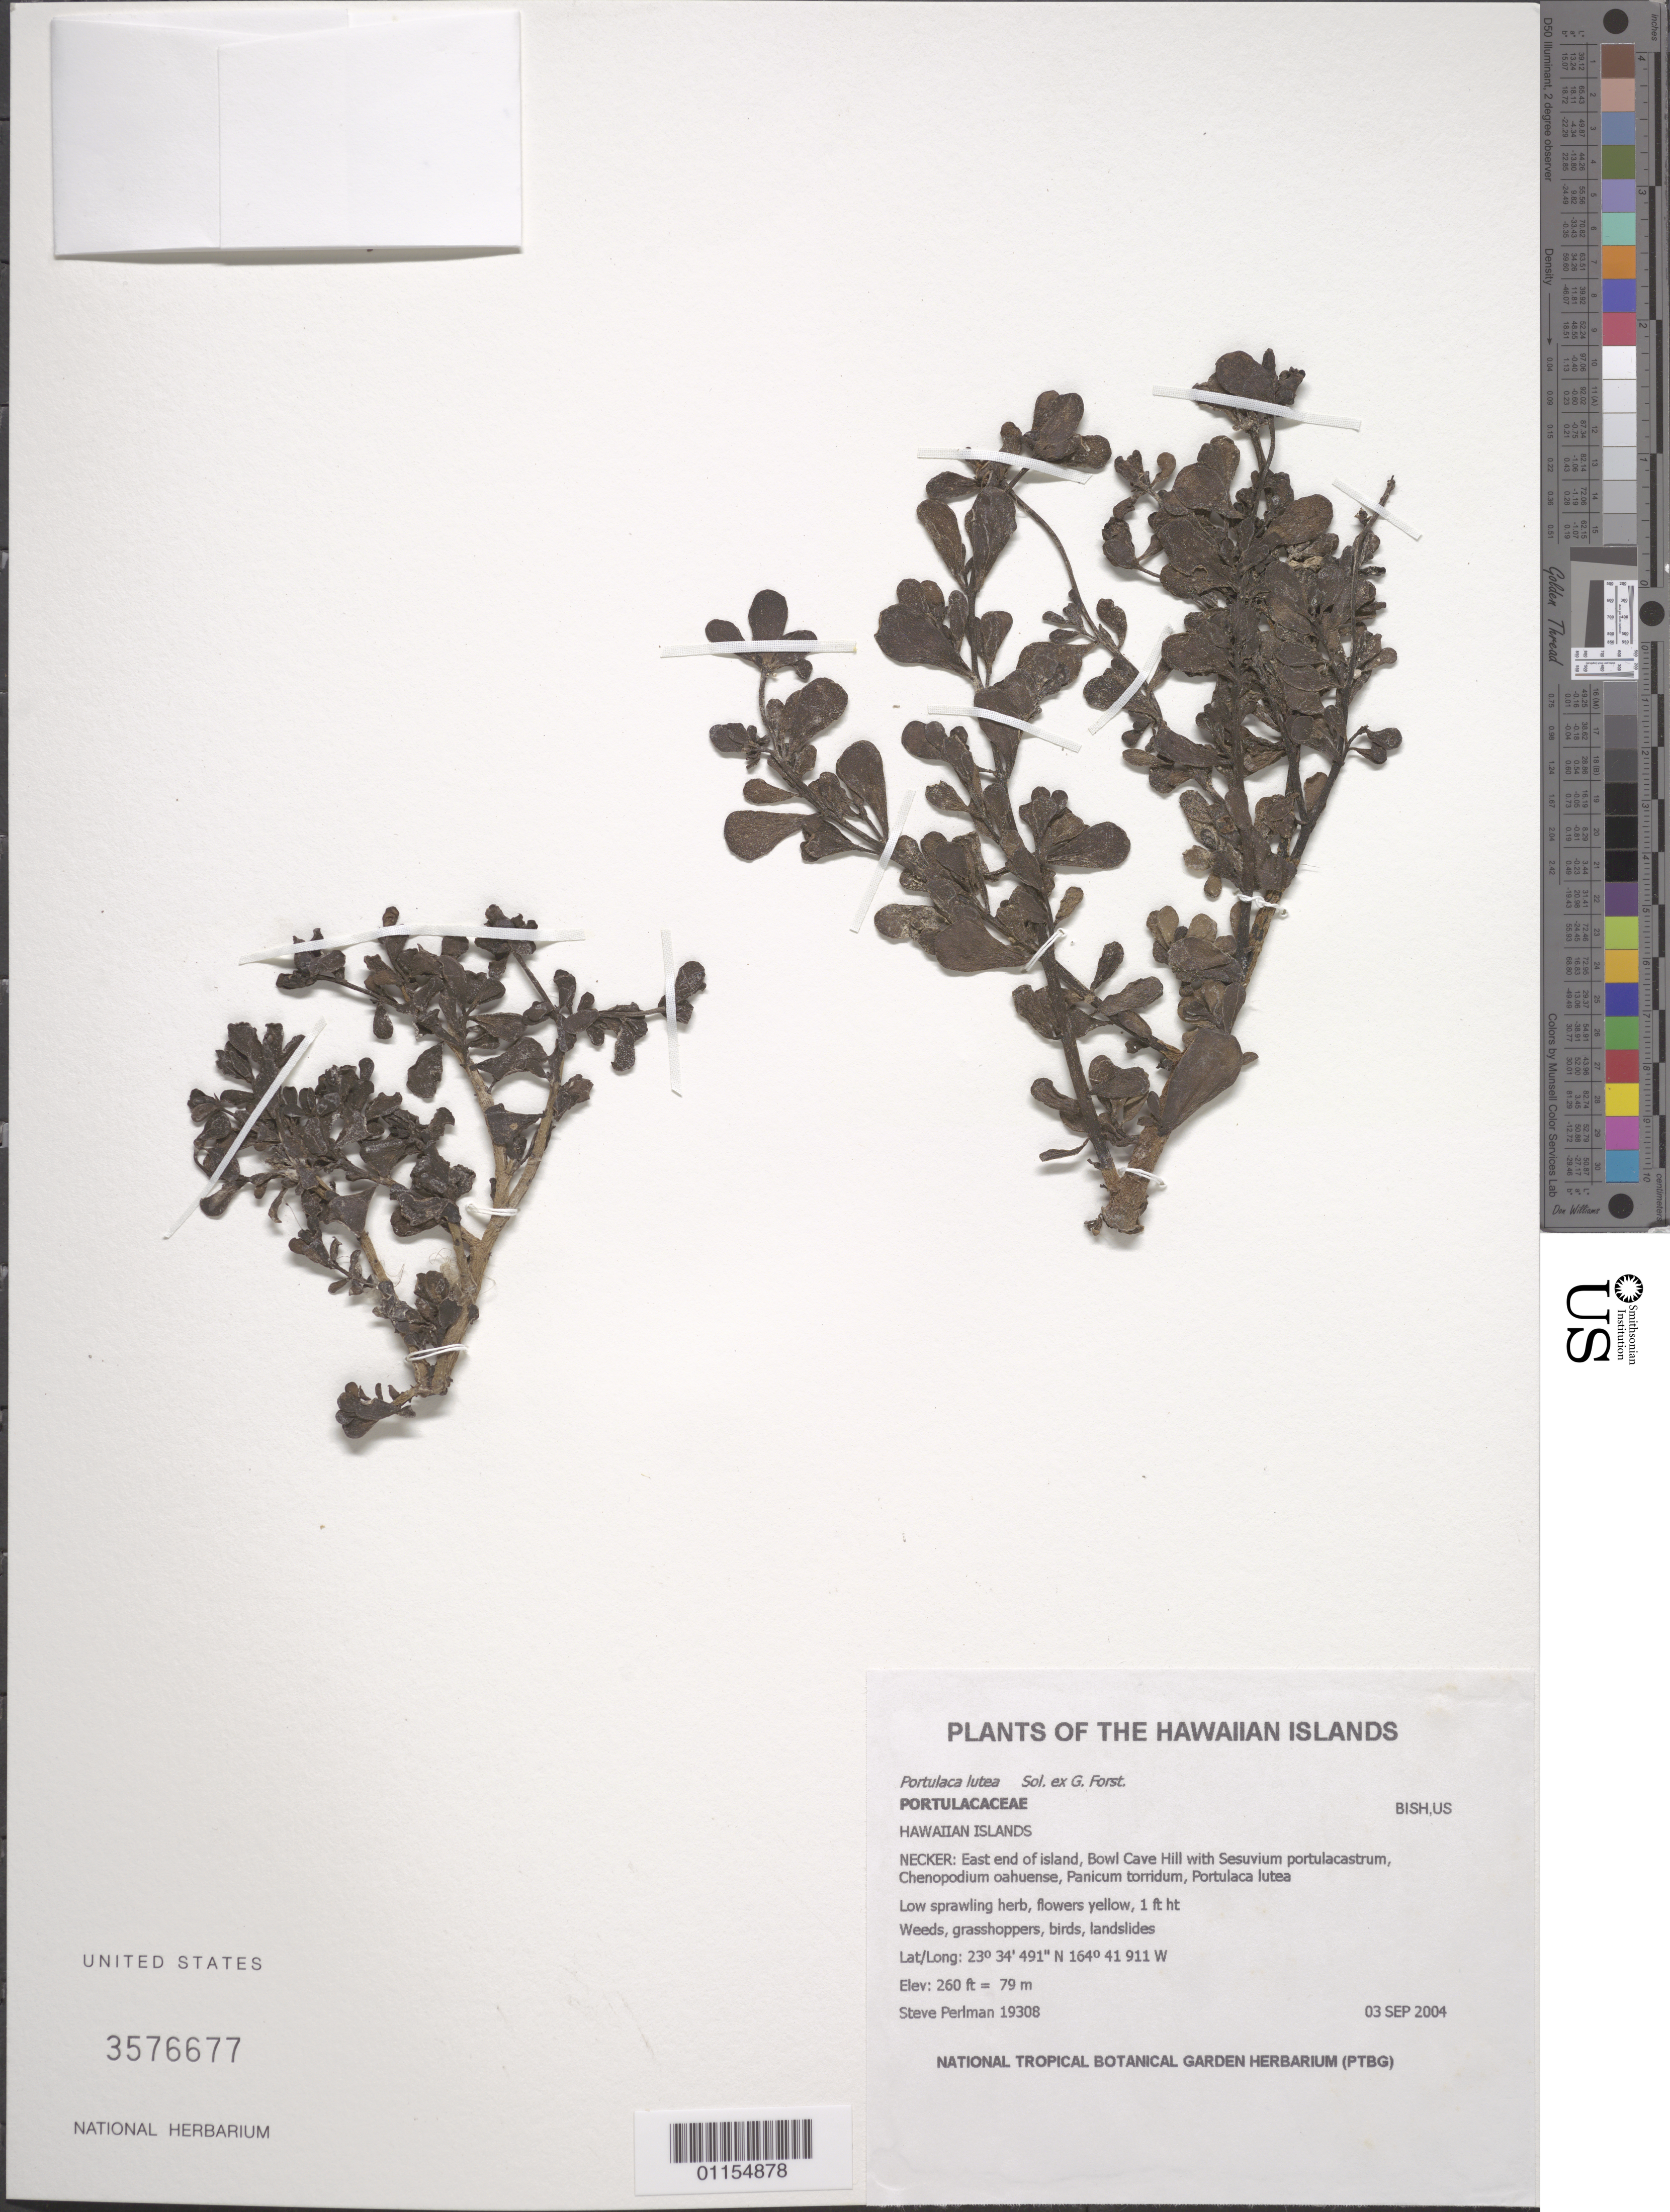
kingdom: Plantae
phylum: Tracheophyta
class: Magnoliopsida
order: Caryophyllales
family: Portulacaceae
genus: Portulaca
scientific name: Portulaca lutea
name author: Sol. ex G. Forst.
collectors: S. P. Perlman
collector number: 19308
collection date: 2004-09-03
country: United States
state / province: Hawaii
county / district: Honolulu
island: Necker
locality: East end of island, Bowl Cave Hill.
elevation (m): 79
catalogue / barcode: US 3576677